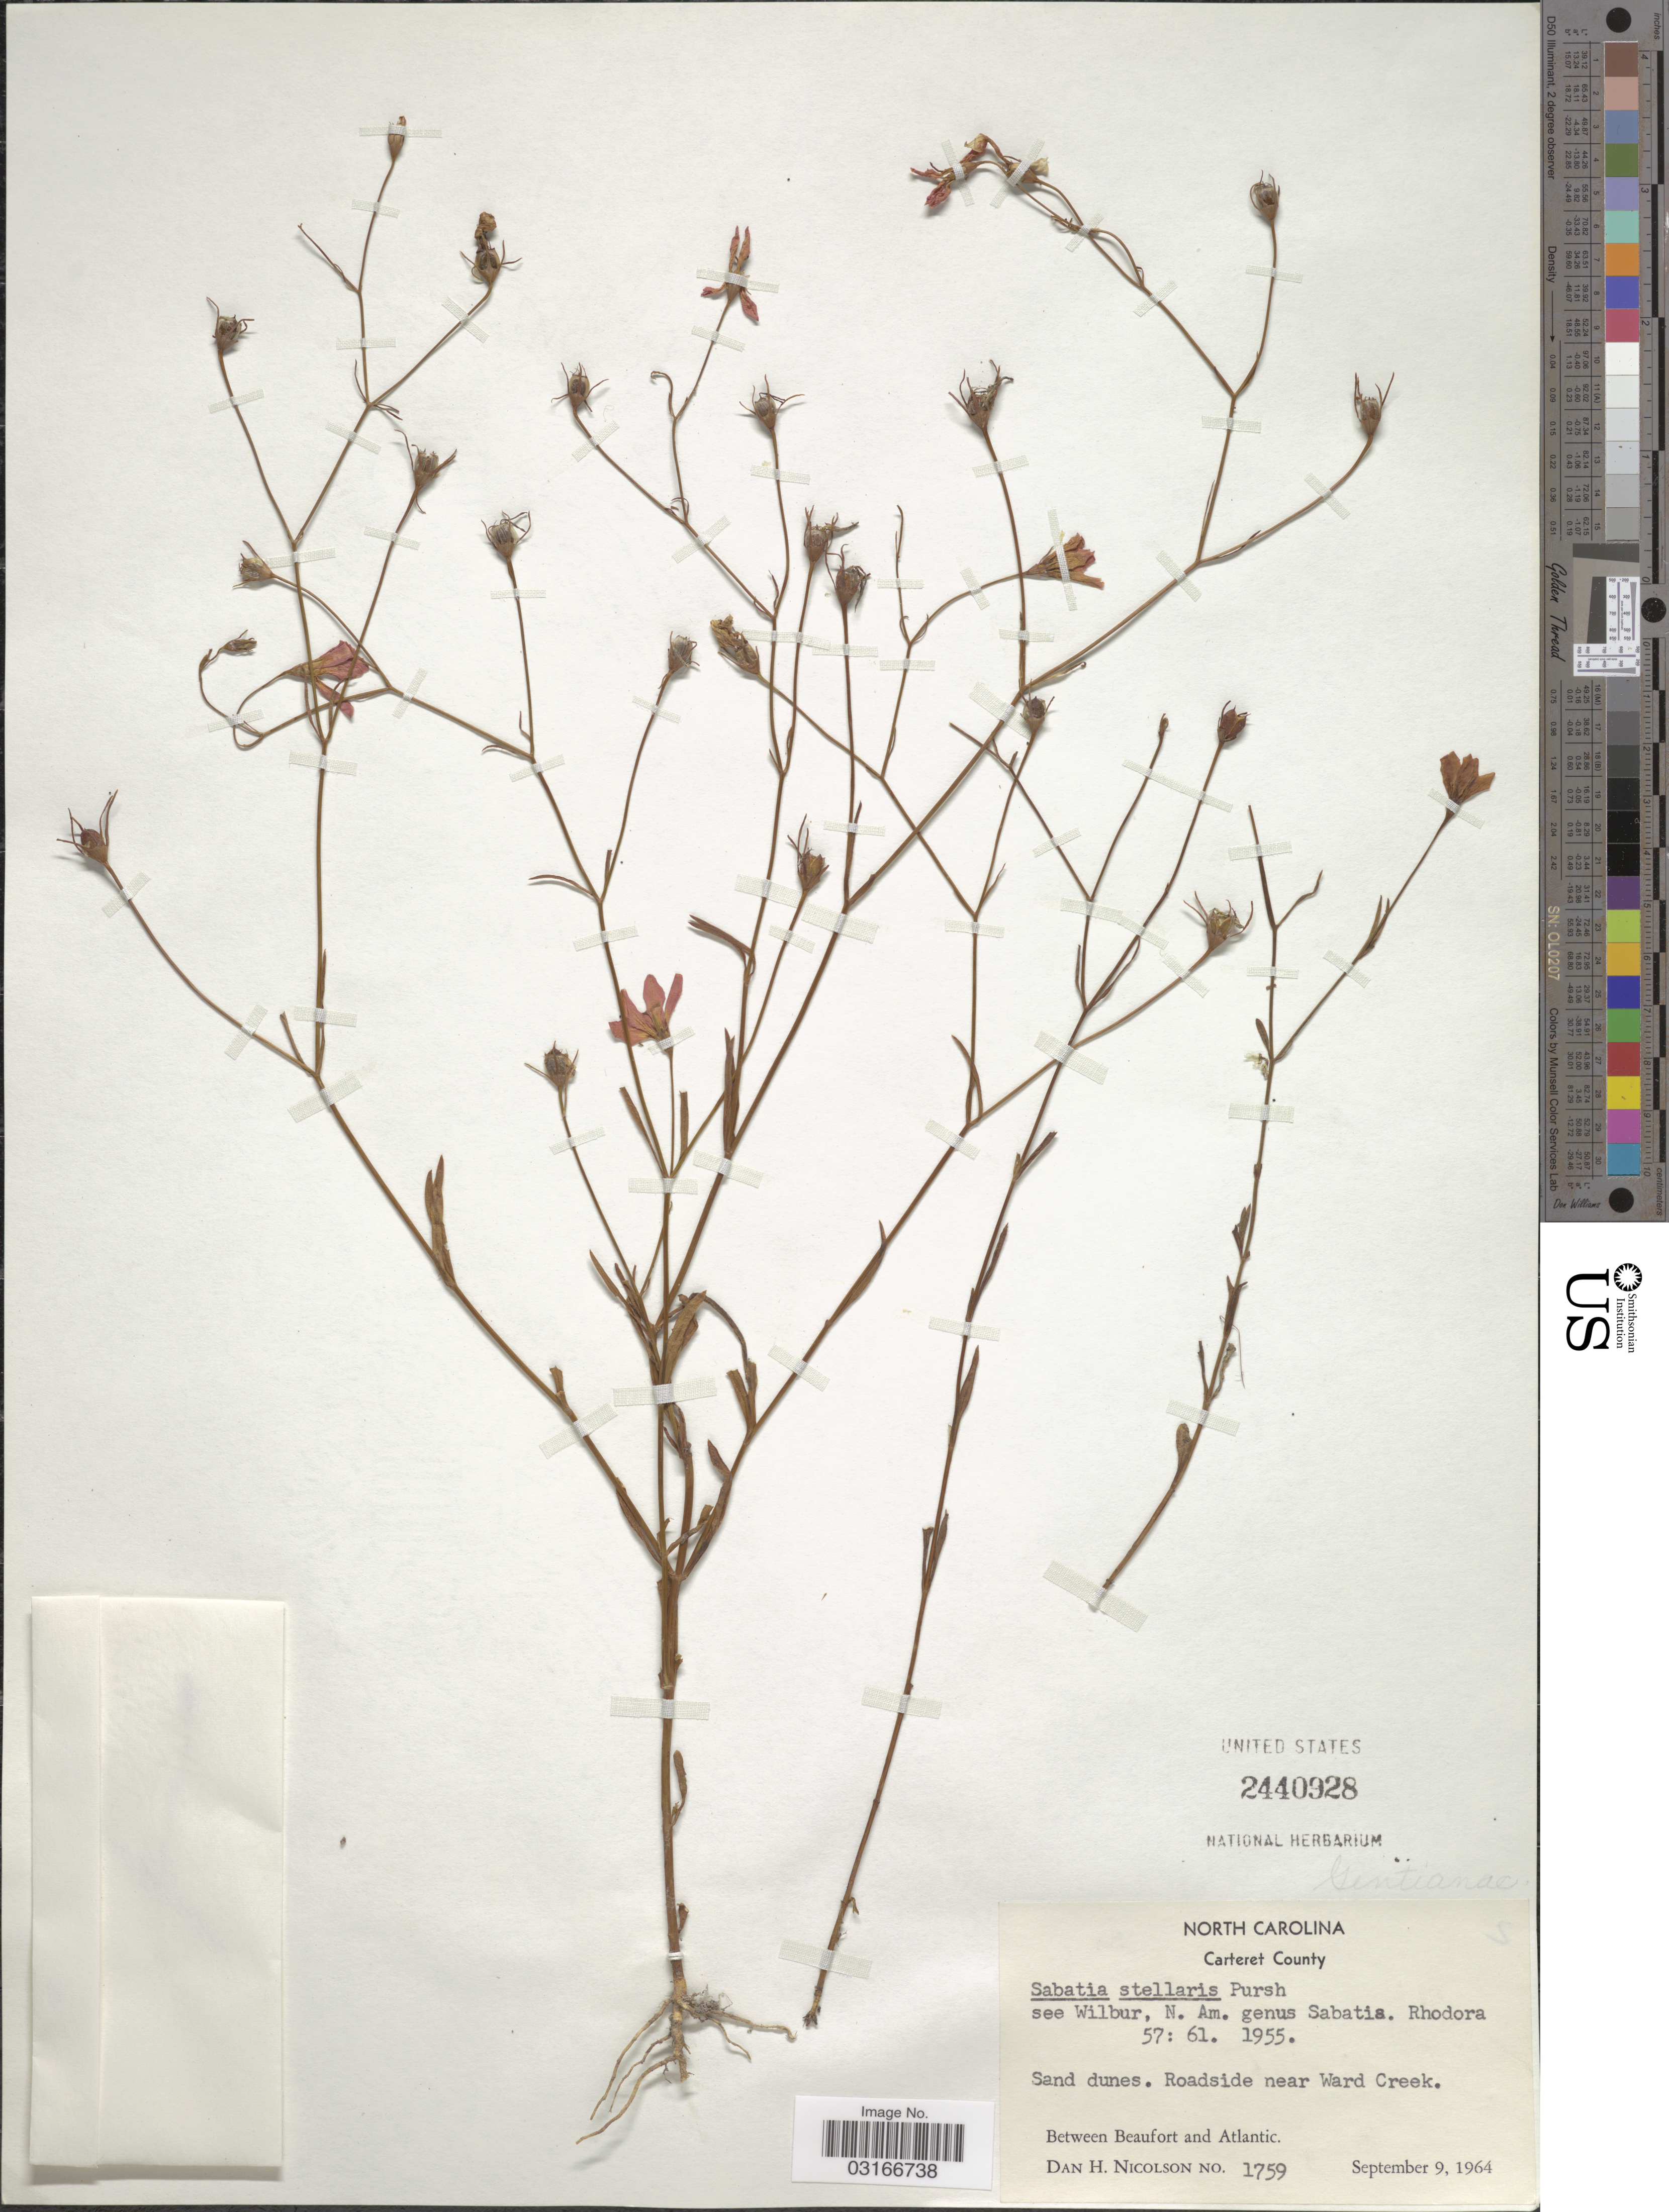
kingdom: Plantae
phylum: Tracheophyta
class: Magnoliopsida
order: Gentianales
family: Gentianaceae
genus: Sabatia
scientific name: Sabatia stellaris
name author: Pursh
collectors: D. H. Nicolson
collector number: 1759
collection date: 1964-09-09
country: United States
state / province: North Carolina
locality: Carteret County. Roadside near Ward Creek. Between Beaufort and Atlantic.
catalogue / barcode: US 2440928